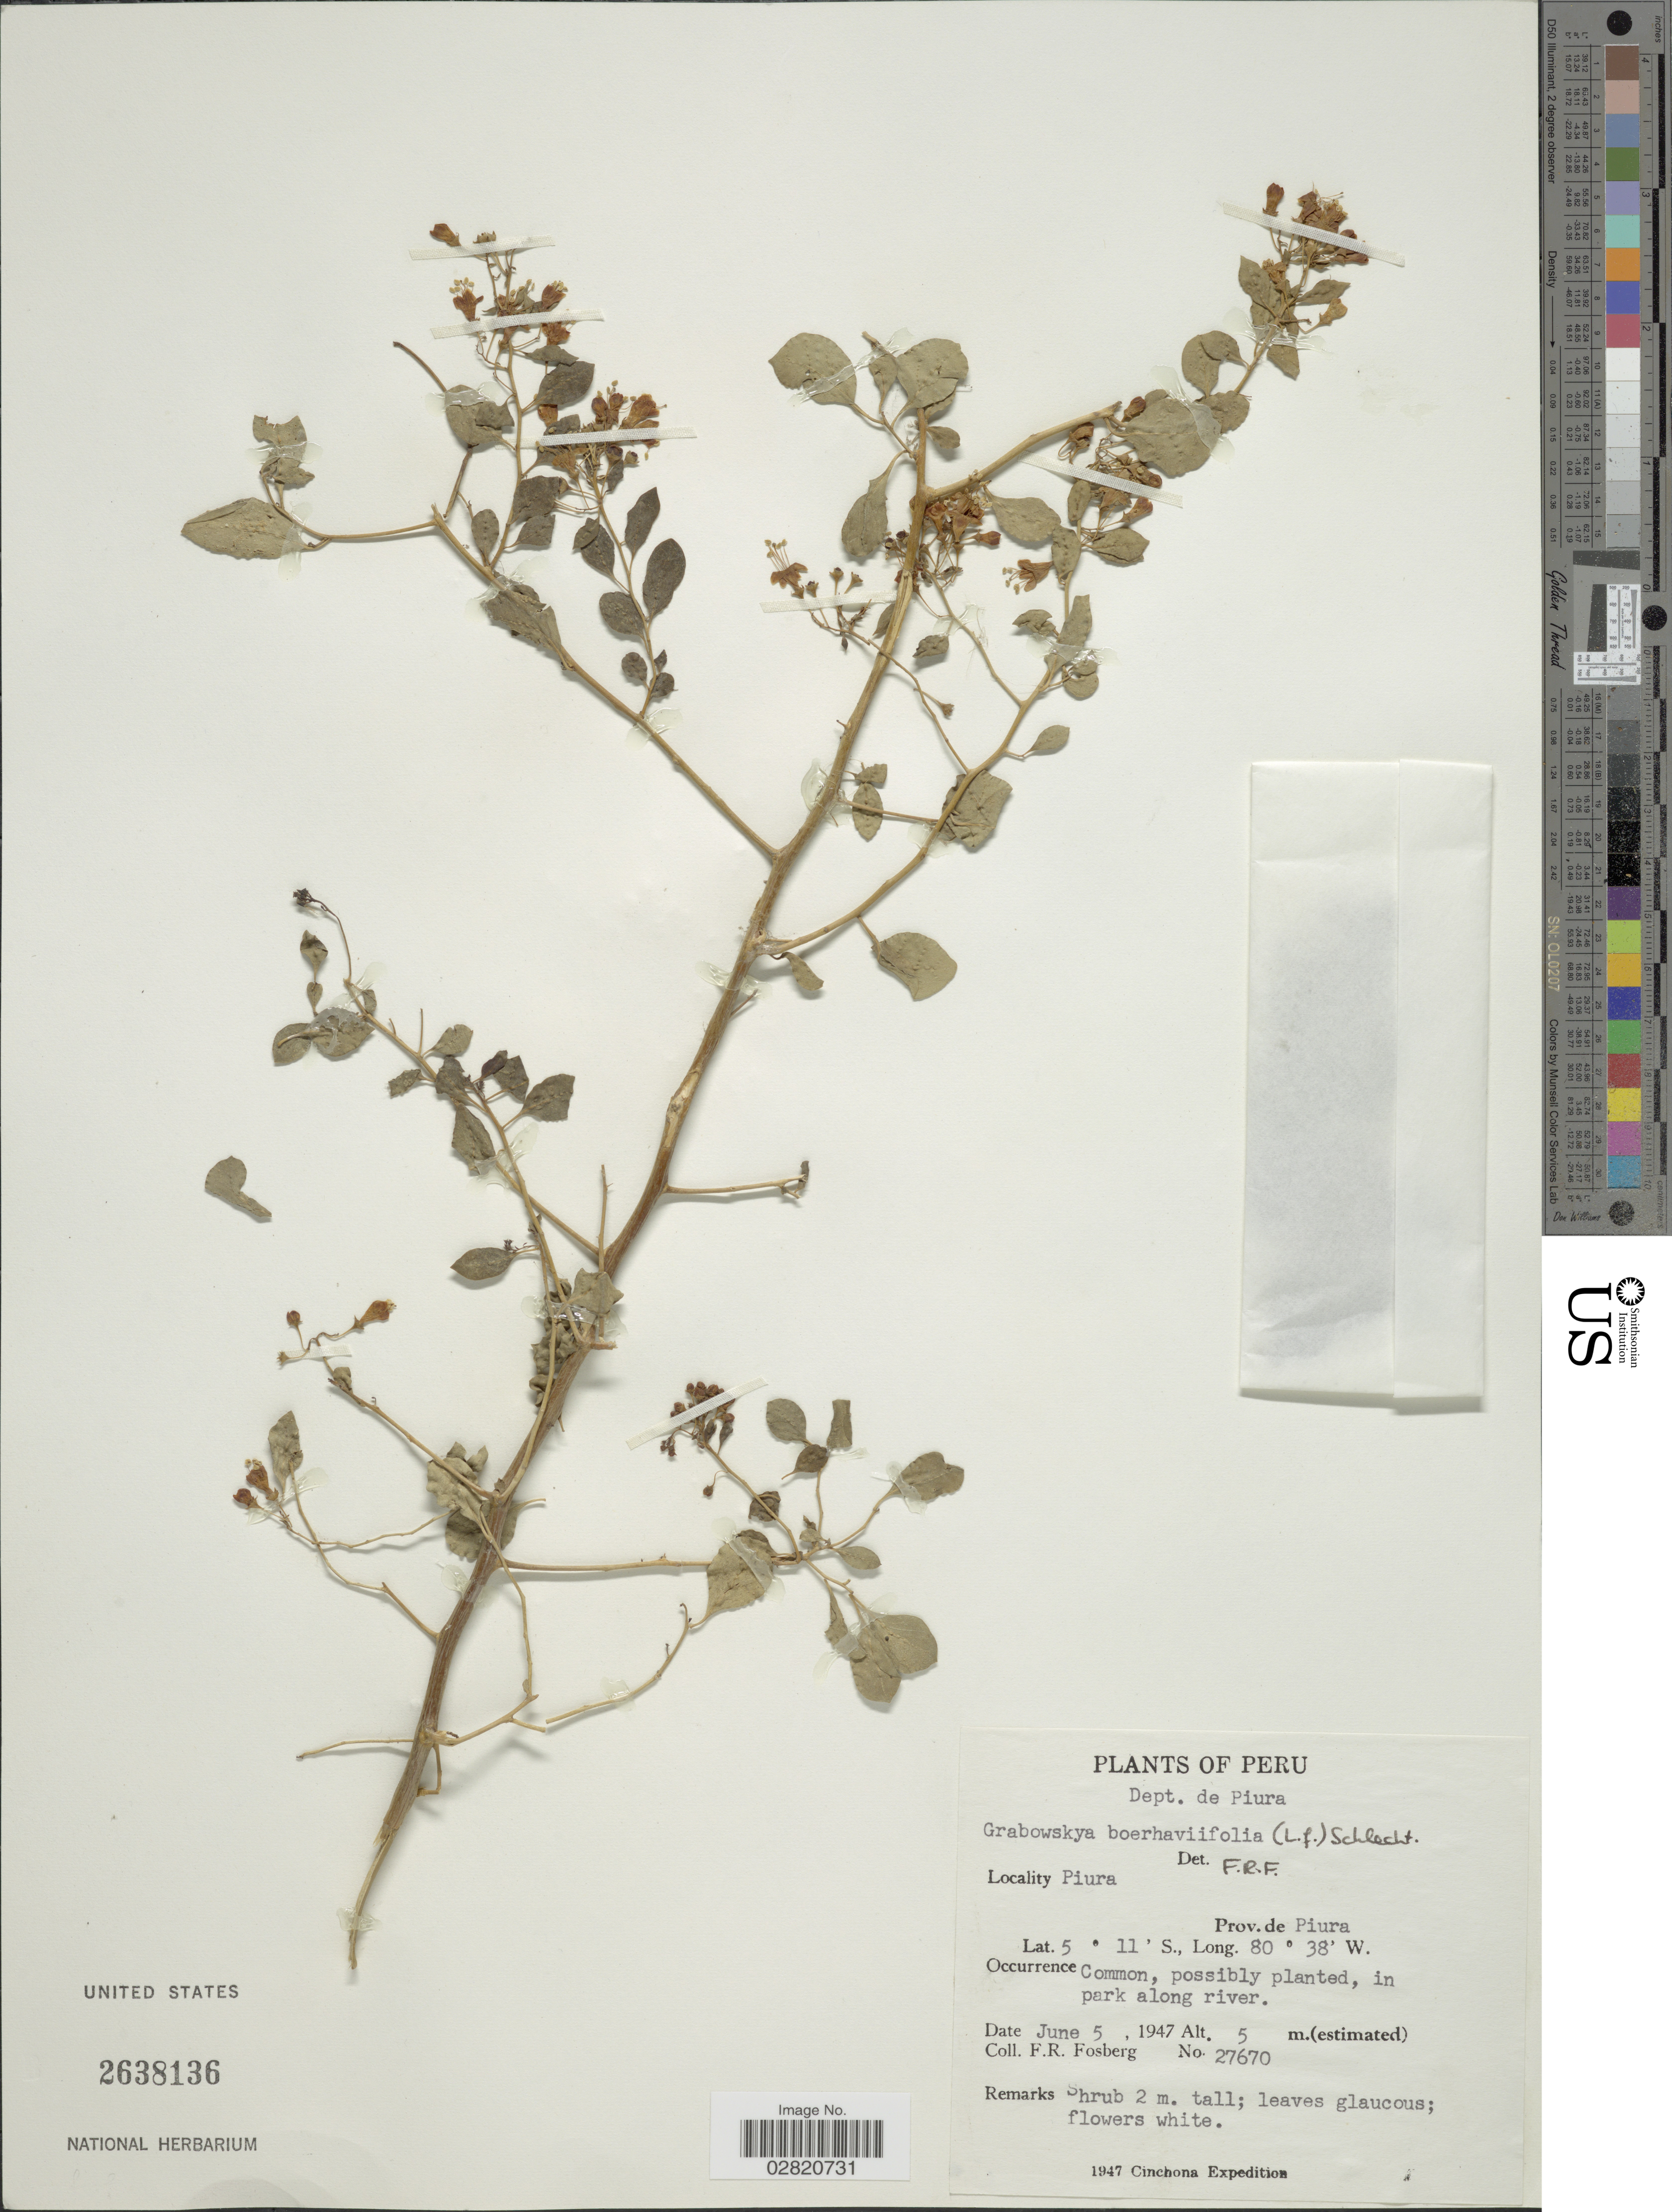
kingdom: Plantae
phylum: Tracheophyta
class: Magnoliopsida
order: Solanales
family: Solanaceae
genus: Grabowskia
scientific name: Grabowskia boerhaaviifolia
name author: Schltdl.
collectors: F. R. Fosberg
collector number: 27670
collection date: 1947-06-05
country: Peru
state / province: Piura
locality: Dept. de Piura. Piura. In park along river.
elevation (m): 5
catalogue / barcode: US 2638136